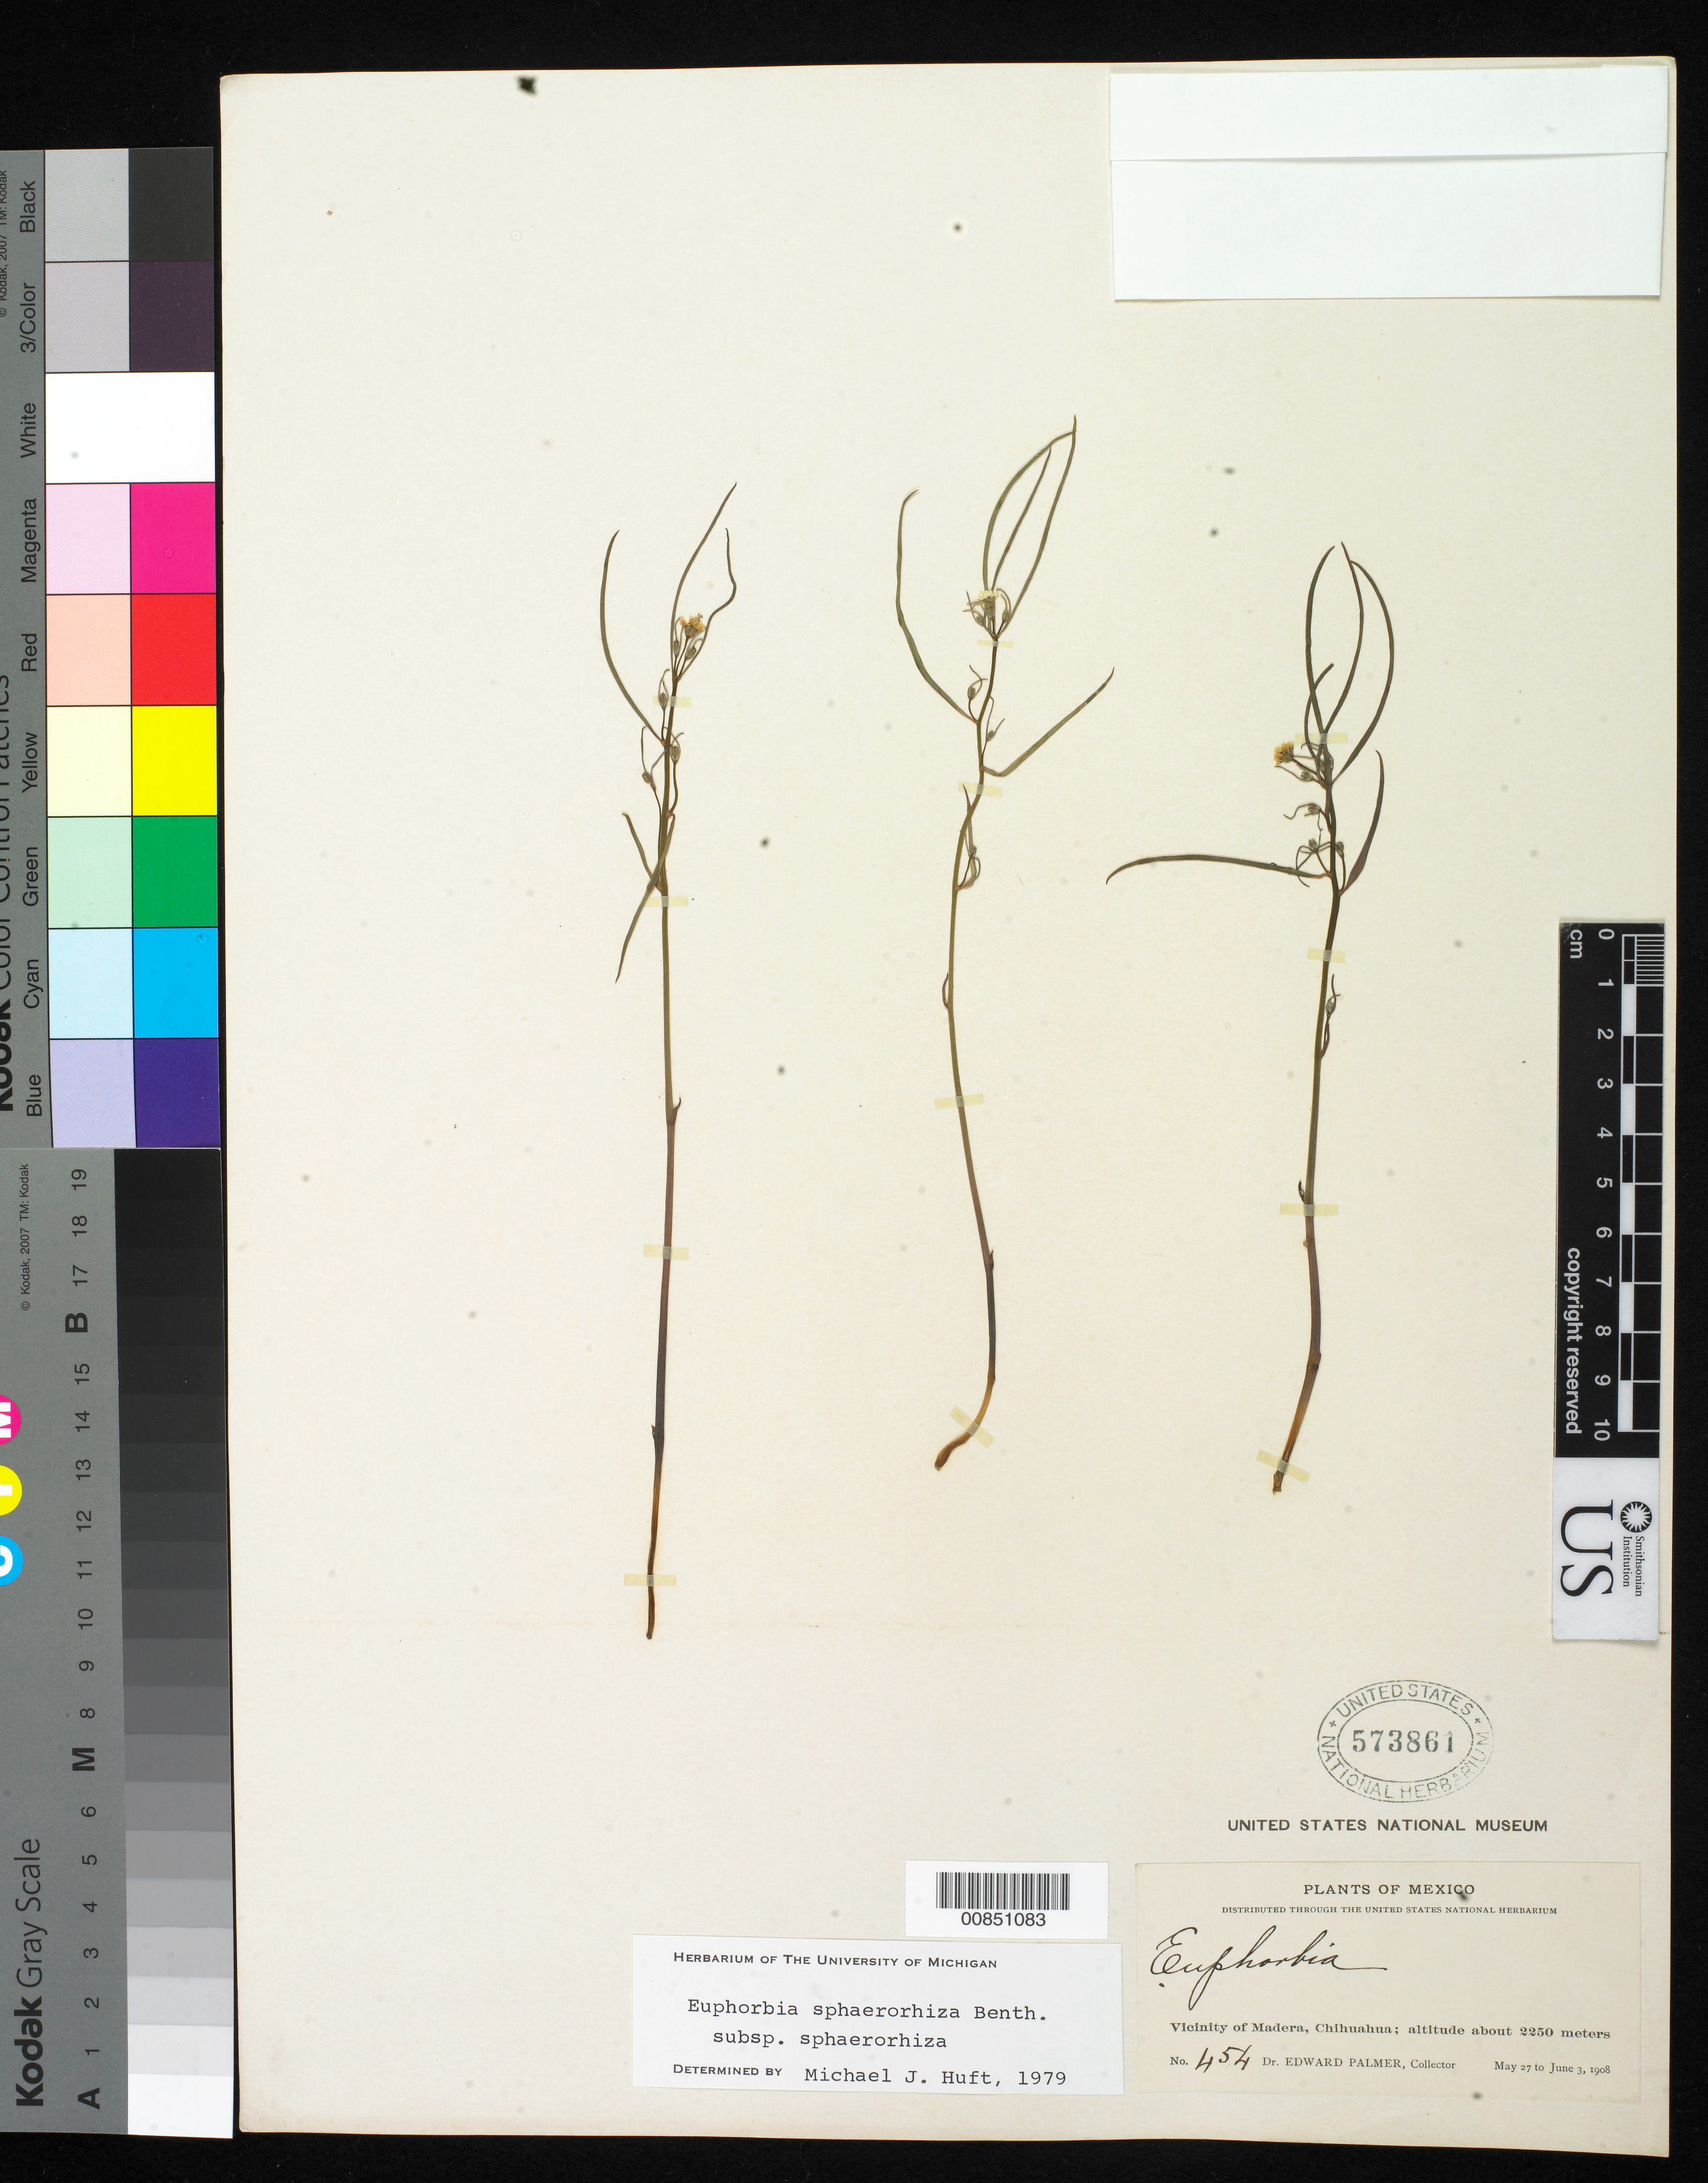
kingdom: Plantae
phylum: Tracheophyta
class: Magnoliopsida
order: Malpighiales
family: Euphorbiaceae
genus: Euphorbia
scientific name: Euphorbia sphaerorhiza subsp. sphaerorhiza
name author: Benth.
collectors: E. Palmer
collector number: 454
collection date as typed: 27 May 1908 to 03 Jun 1908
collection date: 1908-05-27/1908-06-03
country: Mexico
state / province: Chihuahua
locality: Vicinity of Madera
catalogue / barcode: US 573861